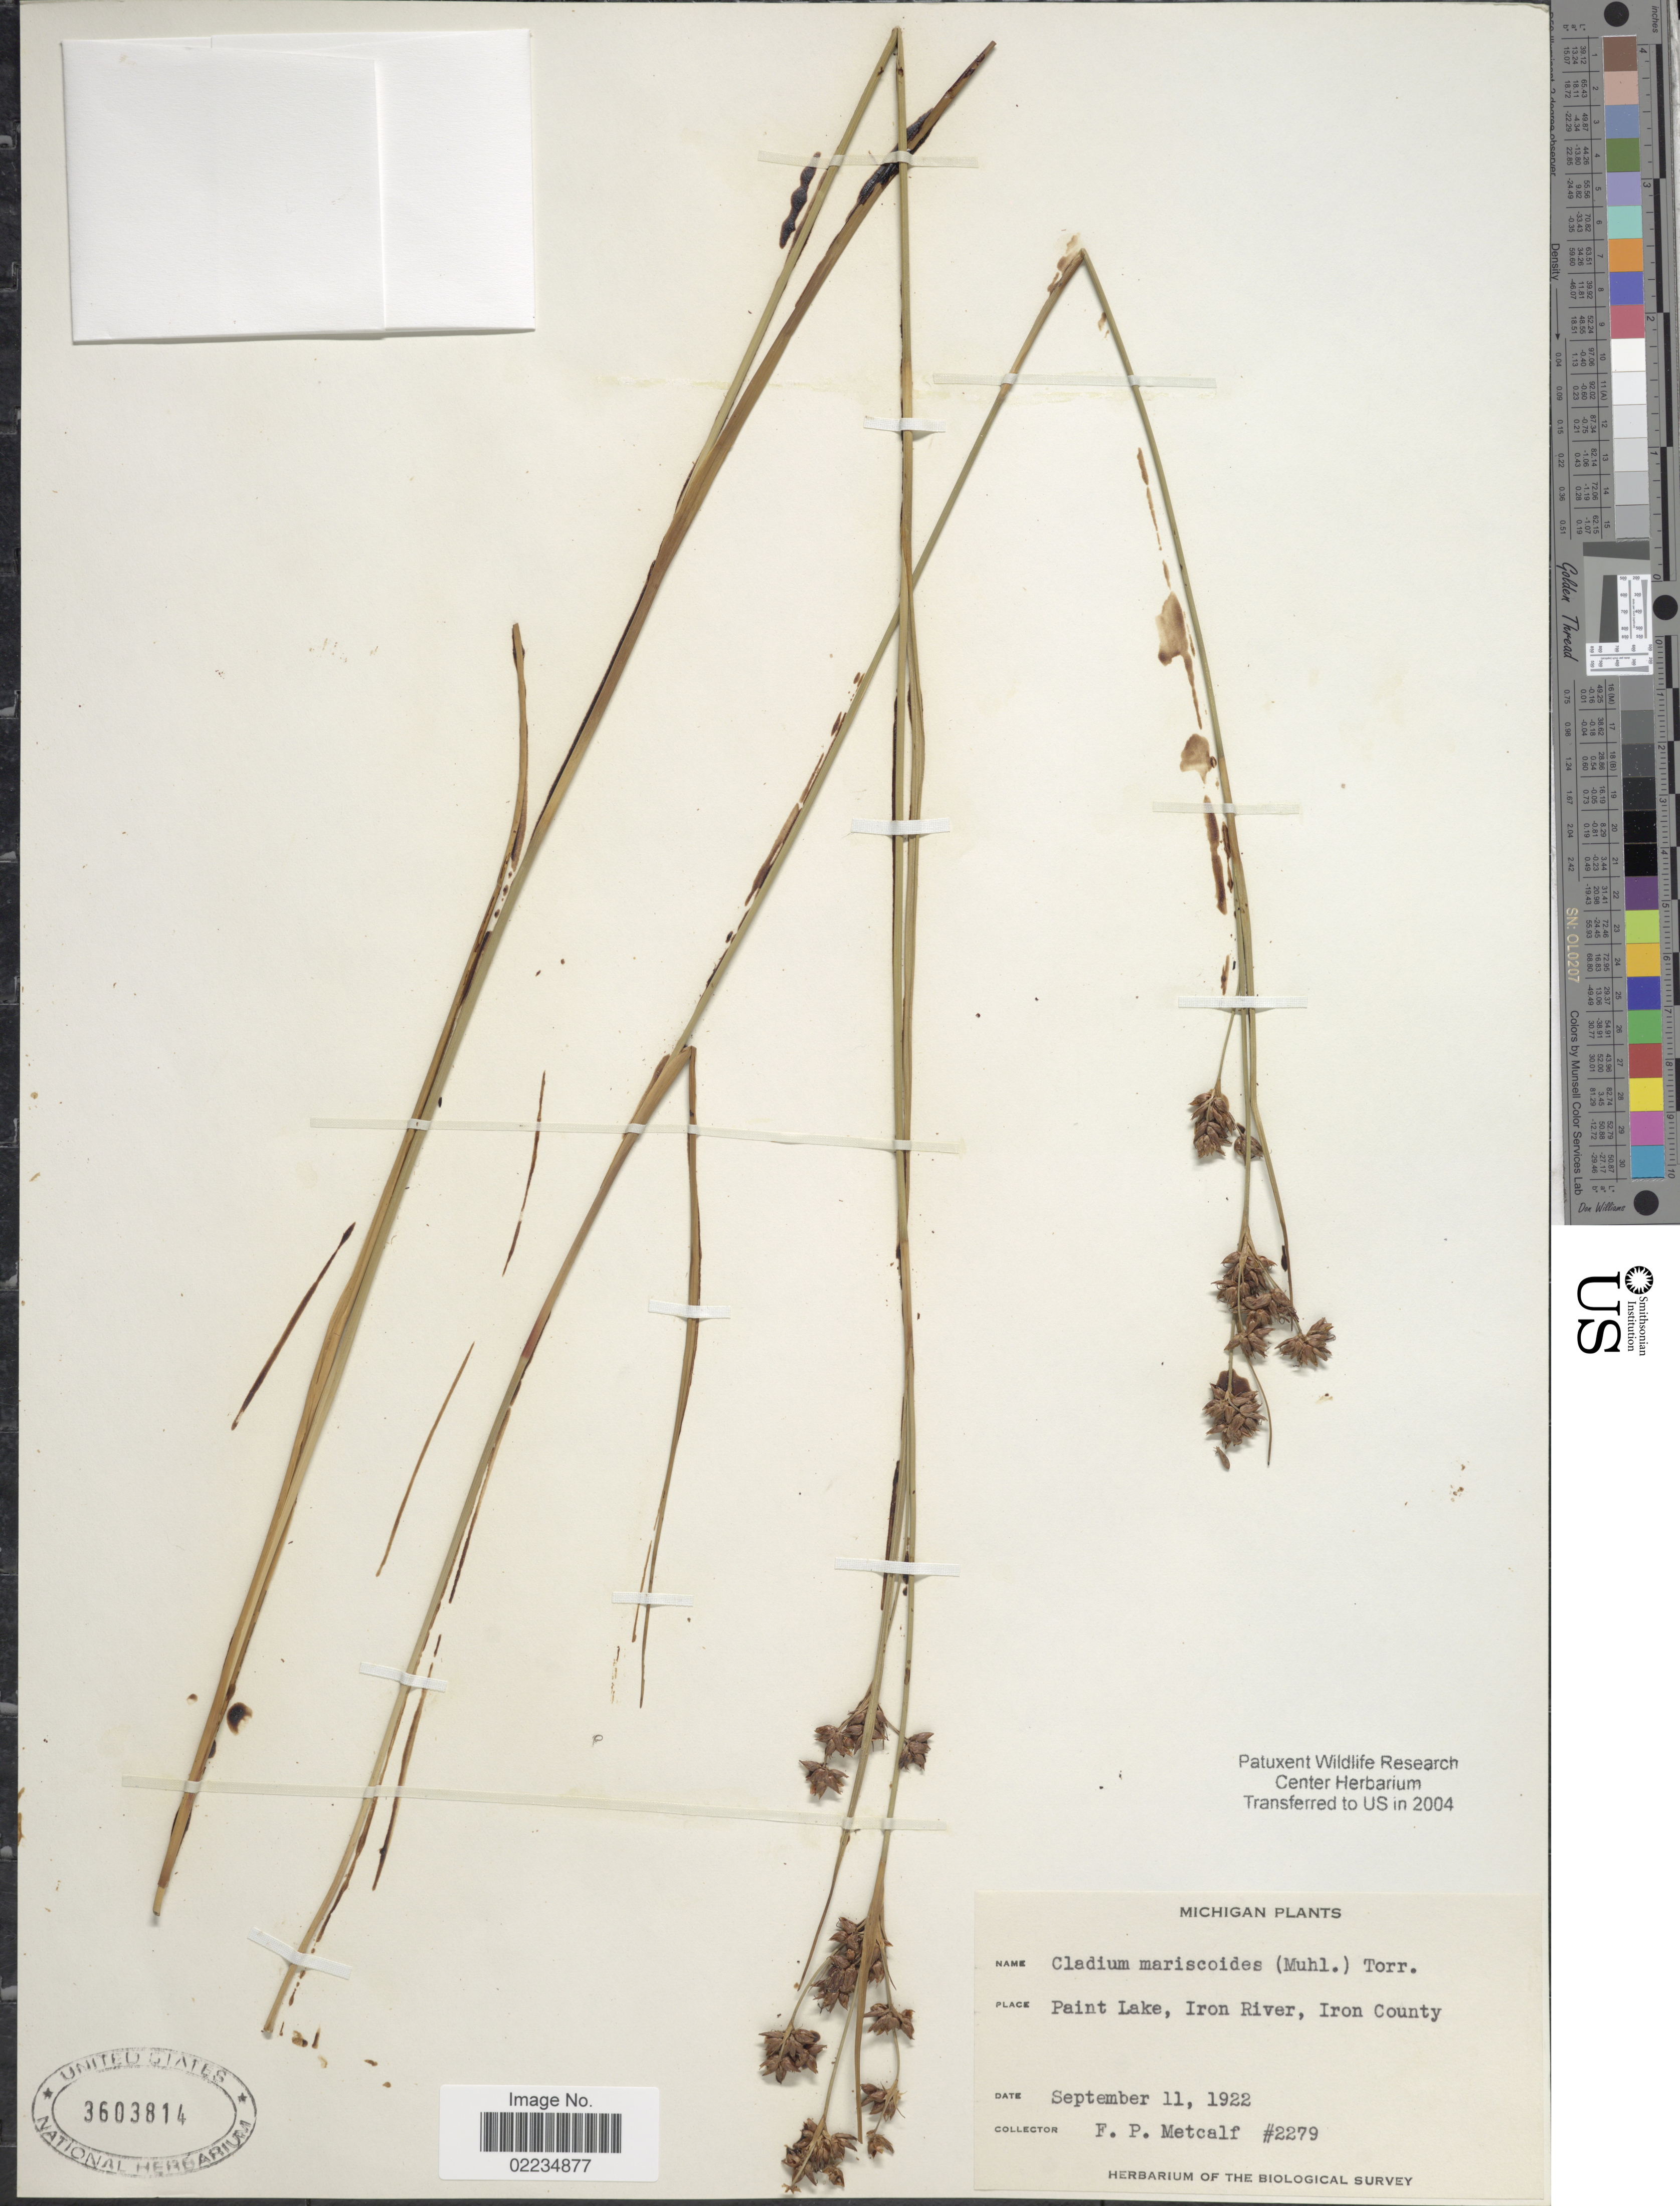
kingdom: Plantae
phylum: Tracheophyta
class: Liliopsida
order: Poales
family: Cyperaceae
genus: Cladium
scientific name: Cladium mariscoides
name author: (Muhl.) Torr.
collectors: F. Metcalf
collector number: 2279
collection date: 1922-09-11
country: United States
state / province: Michigan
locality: Paint Lake, Iron River, Iron County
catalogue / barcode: US 3603814